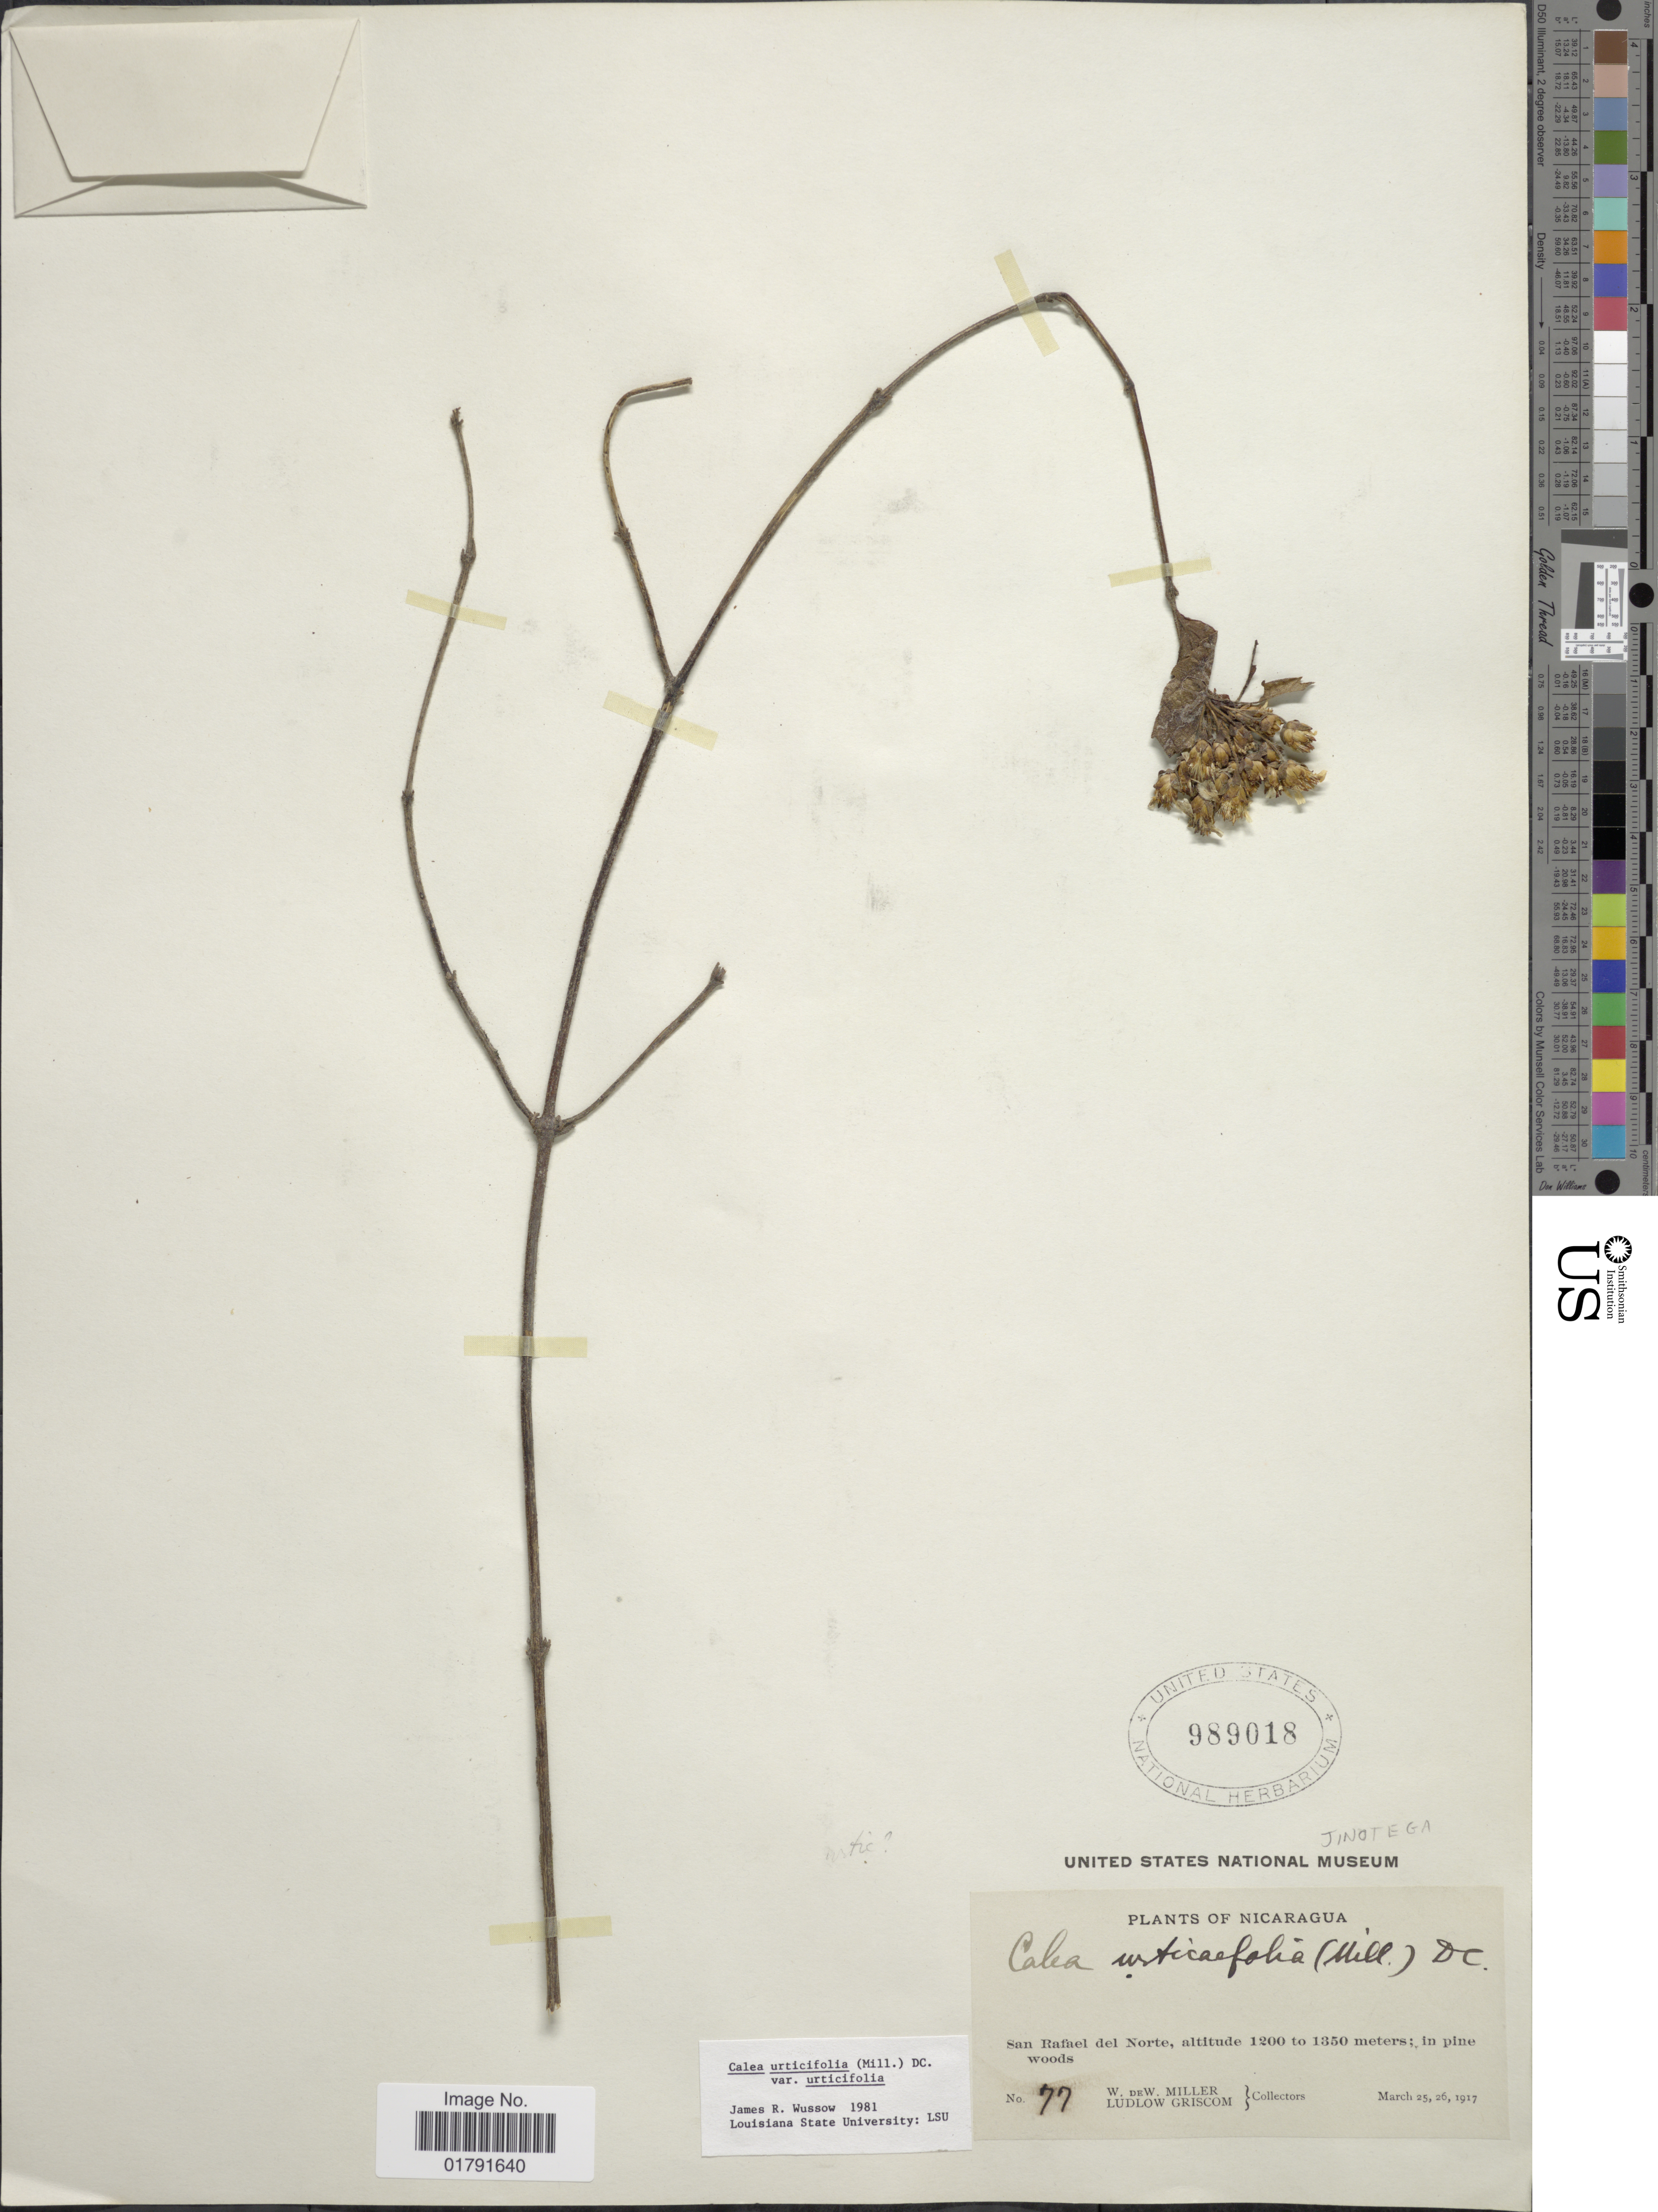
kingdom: Plantae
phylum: Tracheophyta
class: Magnoliopsida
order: Asterales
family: Asteraceae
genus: Calea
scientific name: Calea urticifolia var. urticifolia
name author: (Mill.) DC.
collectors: W. W. Miller & L. Griscom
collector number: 77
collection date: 1917-03-25/1917-03-26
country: Nicaragua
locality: San Rafael del Norte.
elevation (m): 1200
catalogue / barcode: US 989018